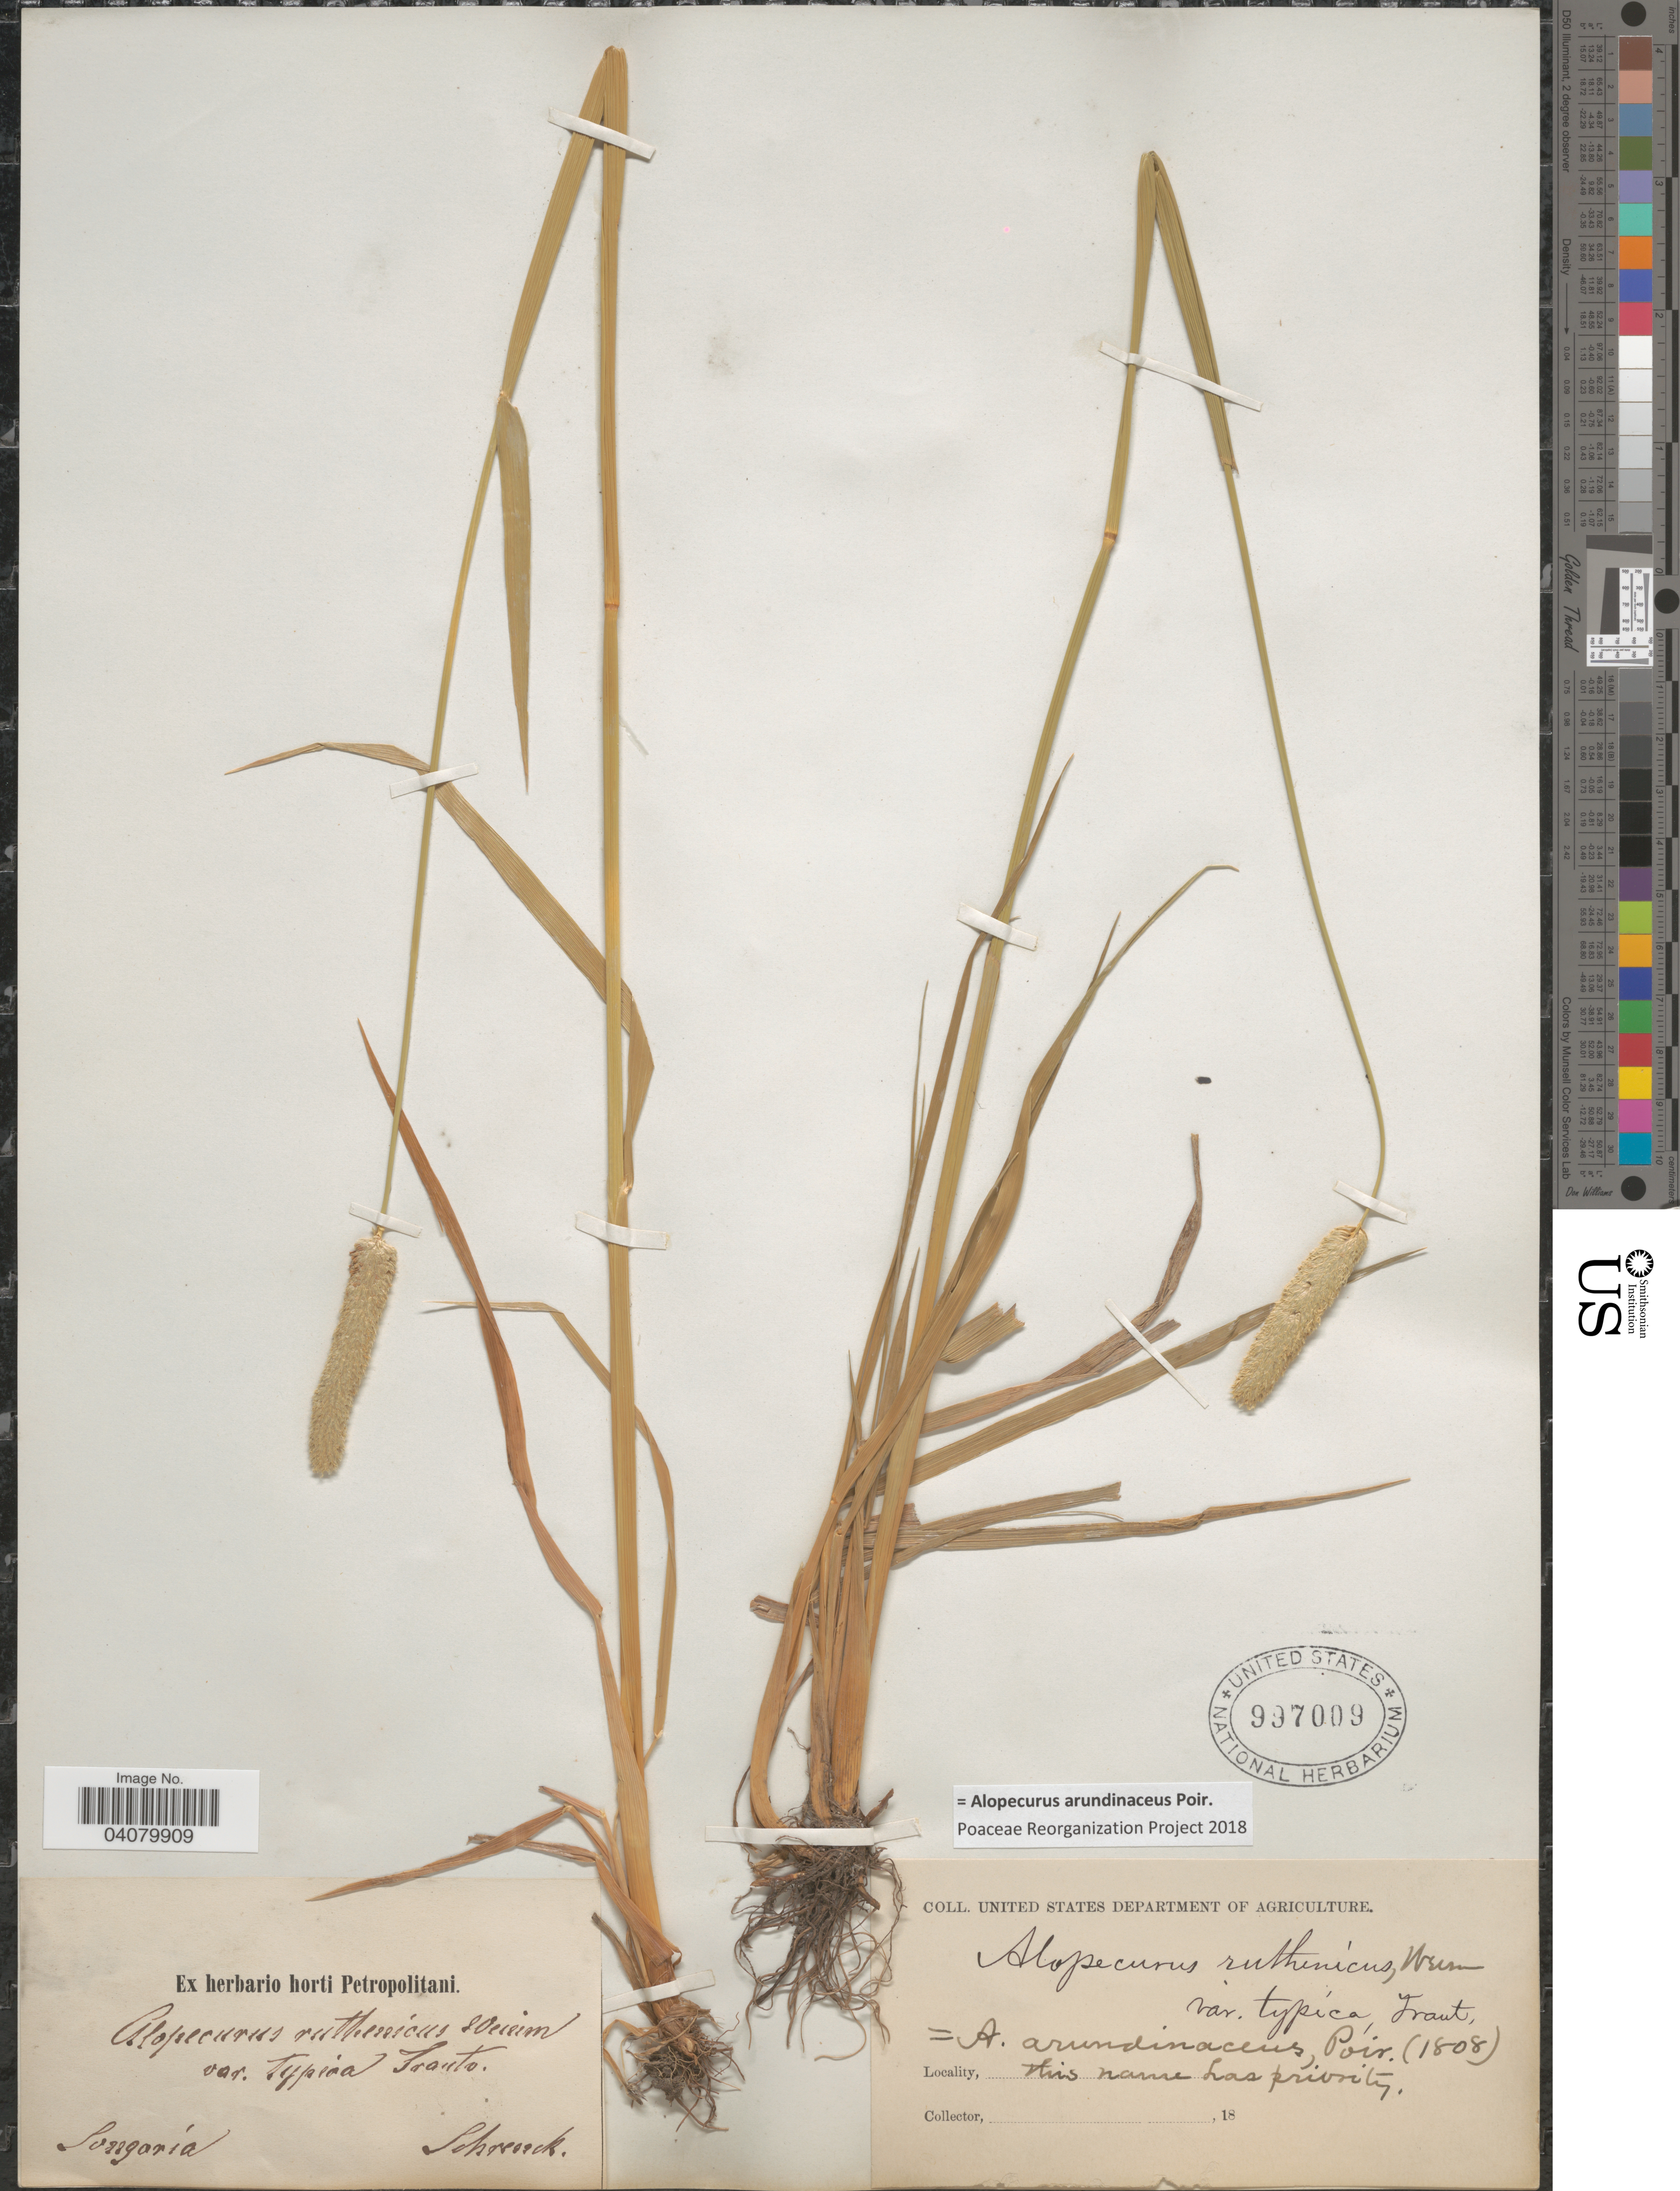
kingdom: Plantae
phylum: Tracheophyta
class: Liliopsida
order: Poales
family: Poaceae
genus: Alopecurus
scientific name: Alopecurus arundinaceus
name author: Poir.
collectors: -- Schrenck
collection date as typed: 18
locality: Songoria.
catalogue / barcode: US 997009